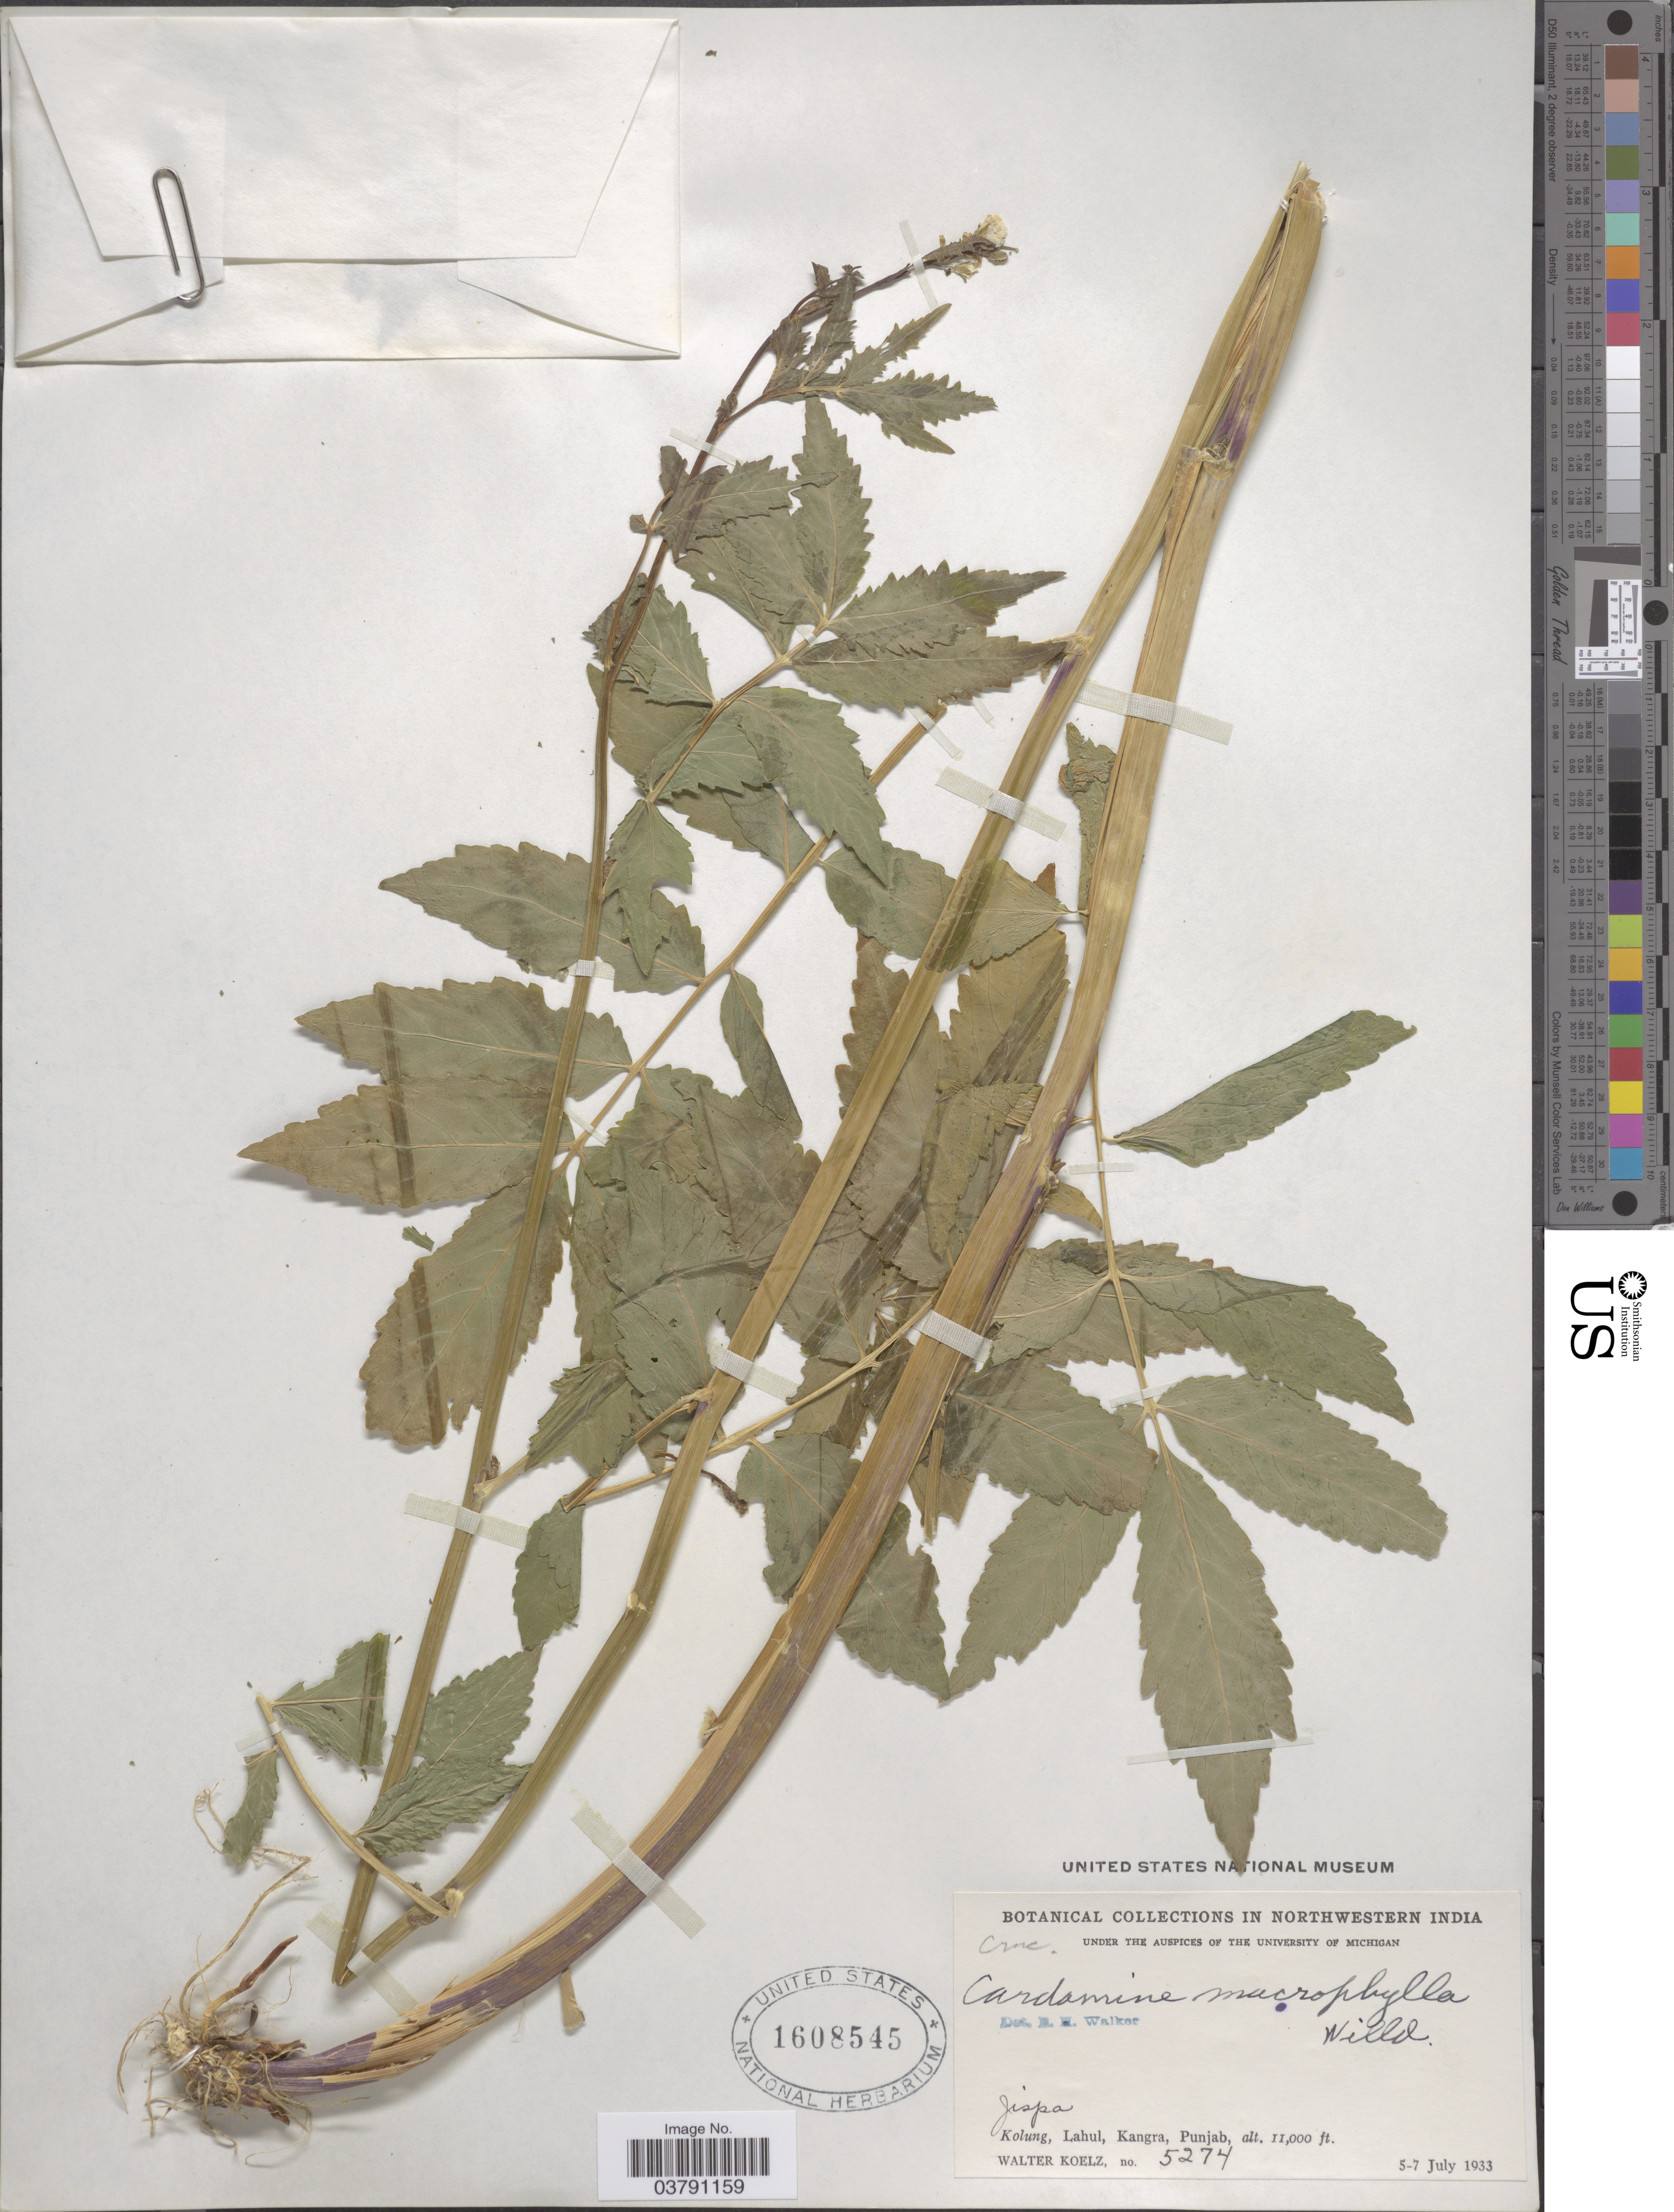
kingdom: Plantae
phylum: Tracheophyta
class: Magnoliopsida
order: Brassicales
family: Brassicaceae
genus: Cardamine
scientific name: Cardamine macrophylla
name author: Willd.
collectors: W. N. Koelz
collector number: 5274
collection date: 1933-07-05/1933-07-07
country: India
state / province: Punjab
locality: Northwestern India. Jispa, Kolung, Lahul, Kangra.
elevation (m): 3353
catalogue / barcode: US 1608545